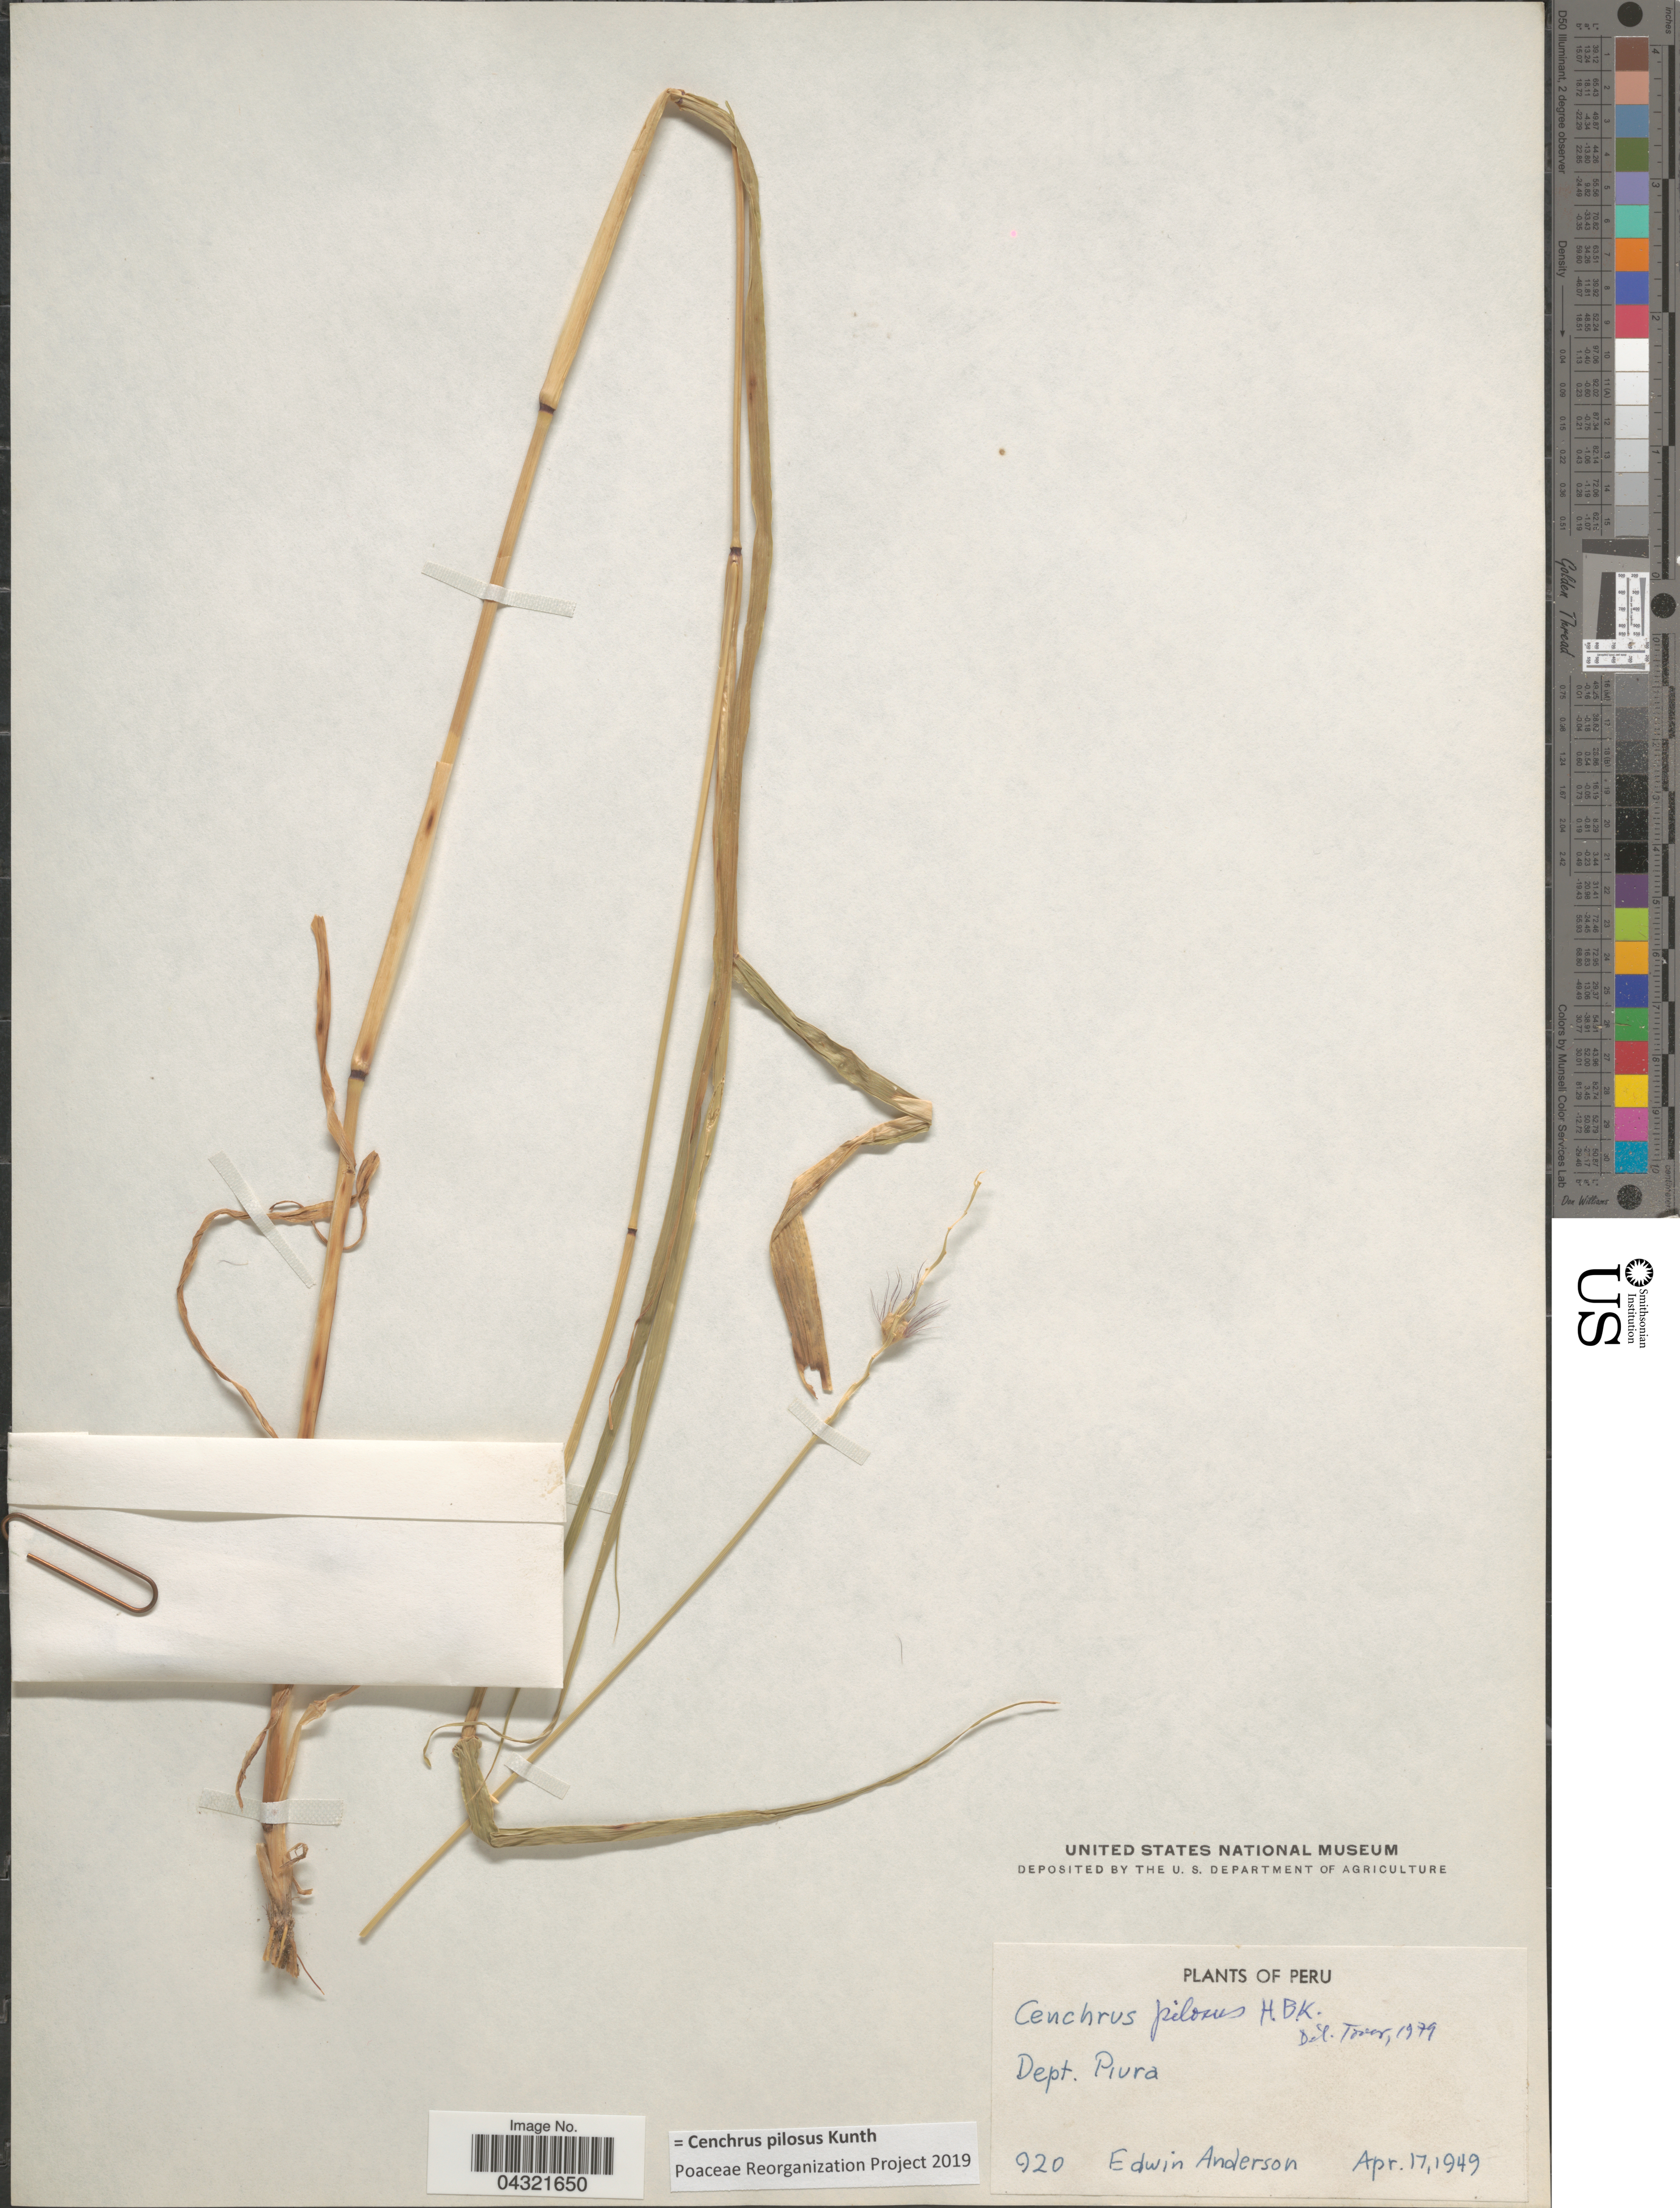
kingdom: Plantae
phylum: Tracheophyta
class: Liliopsida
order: Poales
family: Poaceae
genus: Cenchrus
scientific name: Cenchrus pilosus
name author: Kunth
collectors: E. Anderson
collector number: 920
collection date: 1949-04-17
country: Peru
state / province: Piura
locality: Dept. Piura.